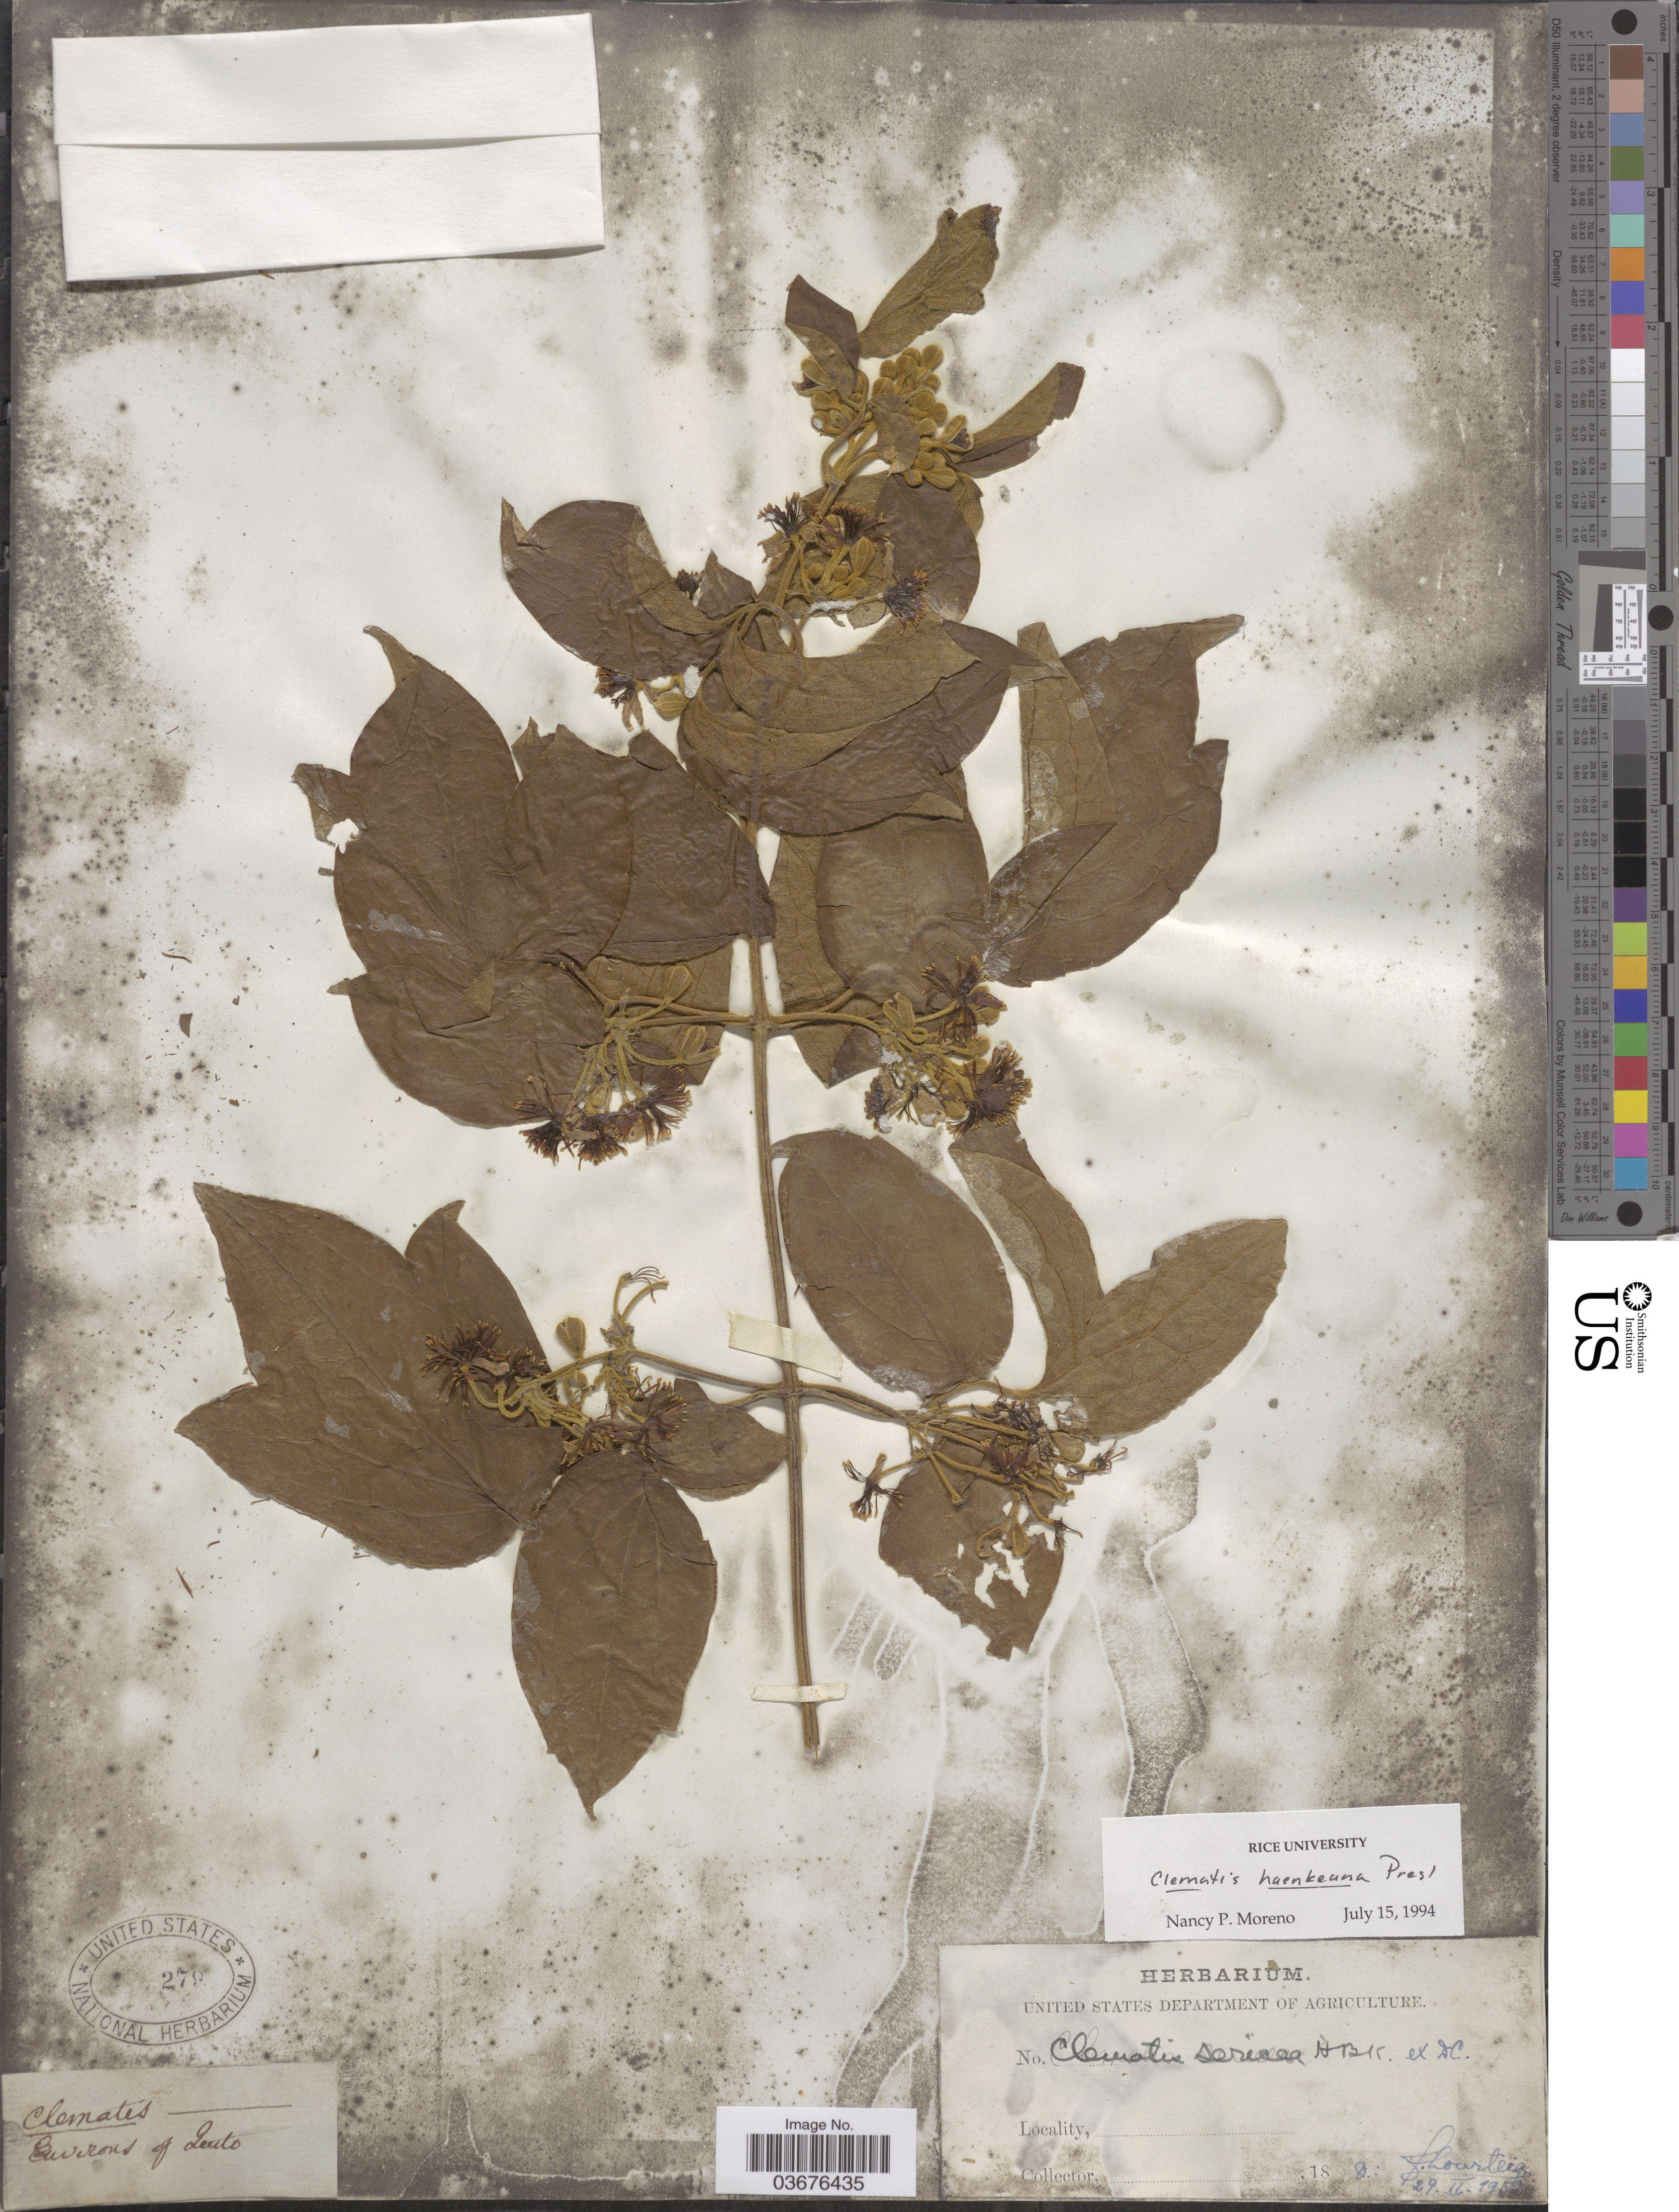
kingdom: Plantae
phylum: Tracheophyta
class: Magnoliopsida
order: Ranunculales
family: Ranunculaceae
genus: Clematis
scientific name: Clematis haenkeana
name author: C. Presl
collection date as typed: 18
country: Ecuador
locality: Environs of Quito.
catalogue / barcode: US 279